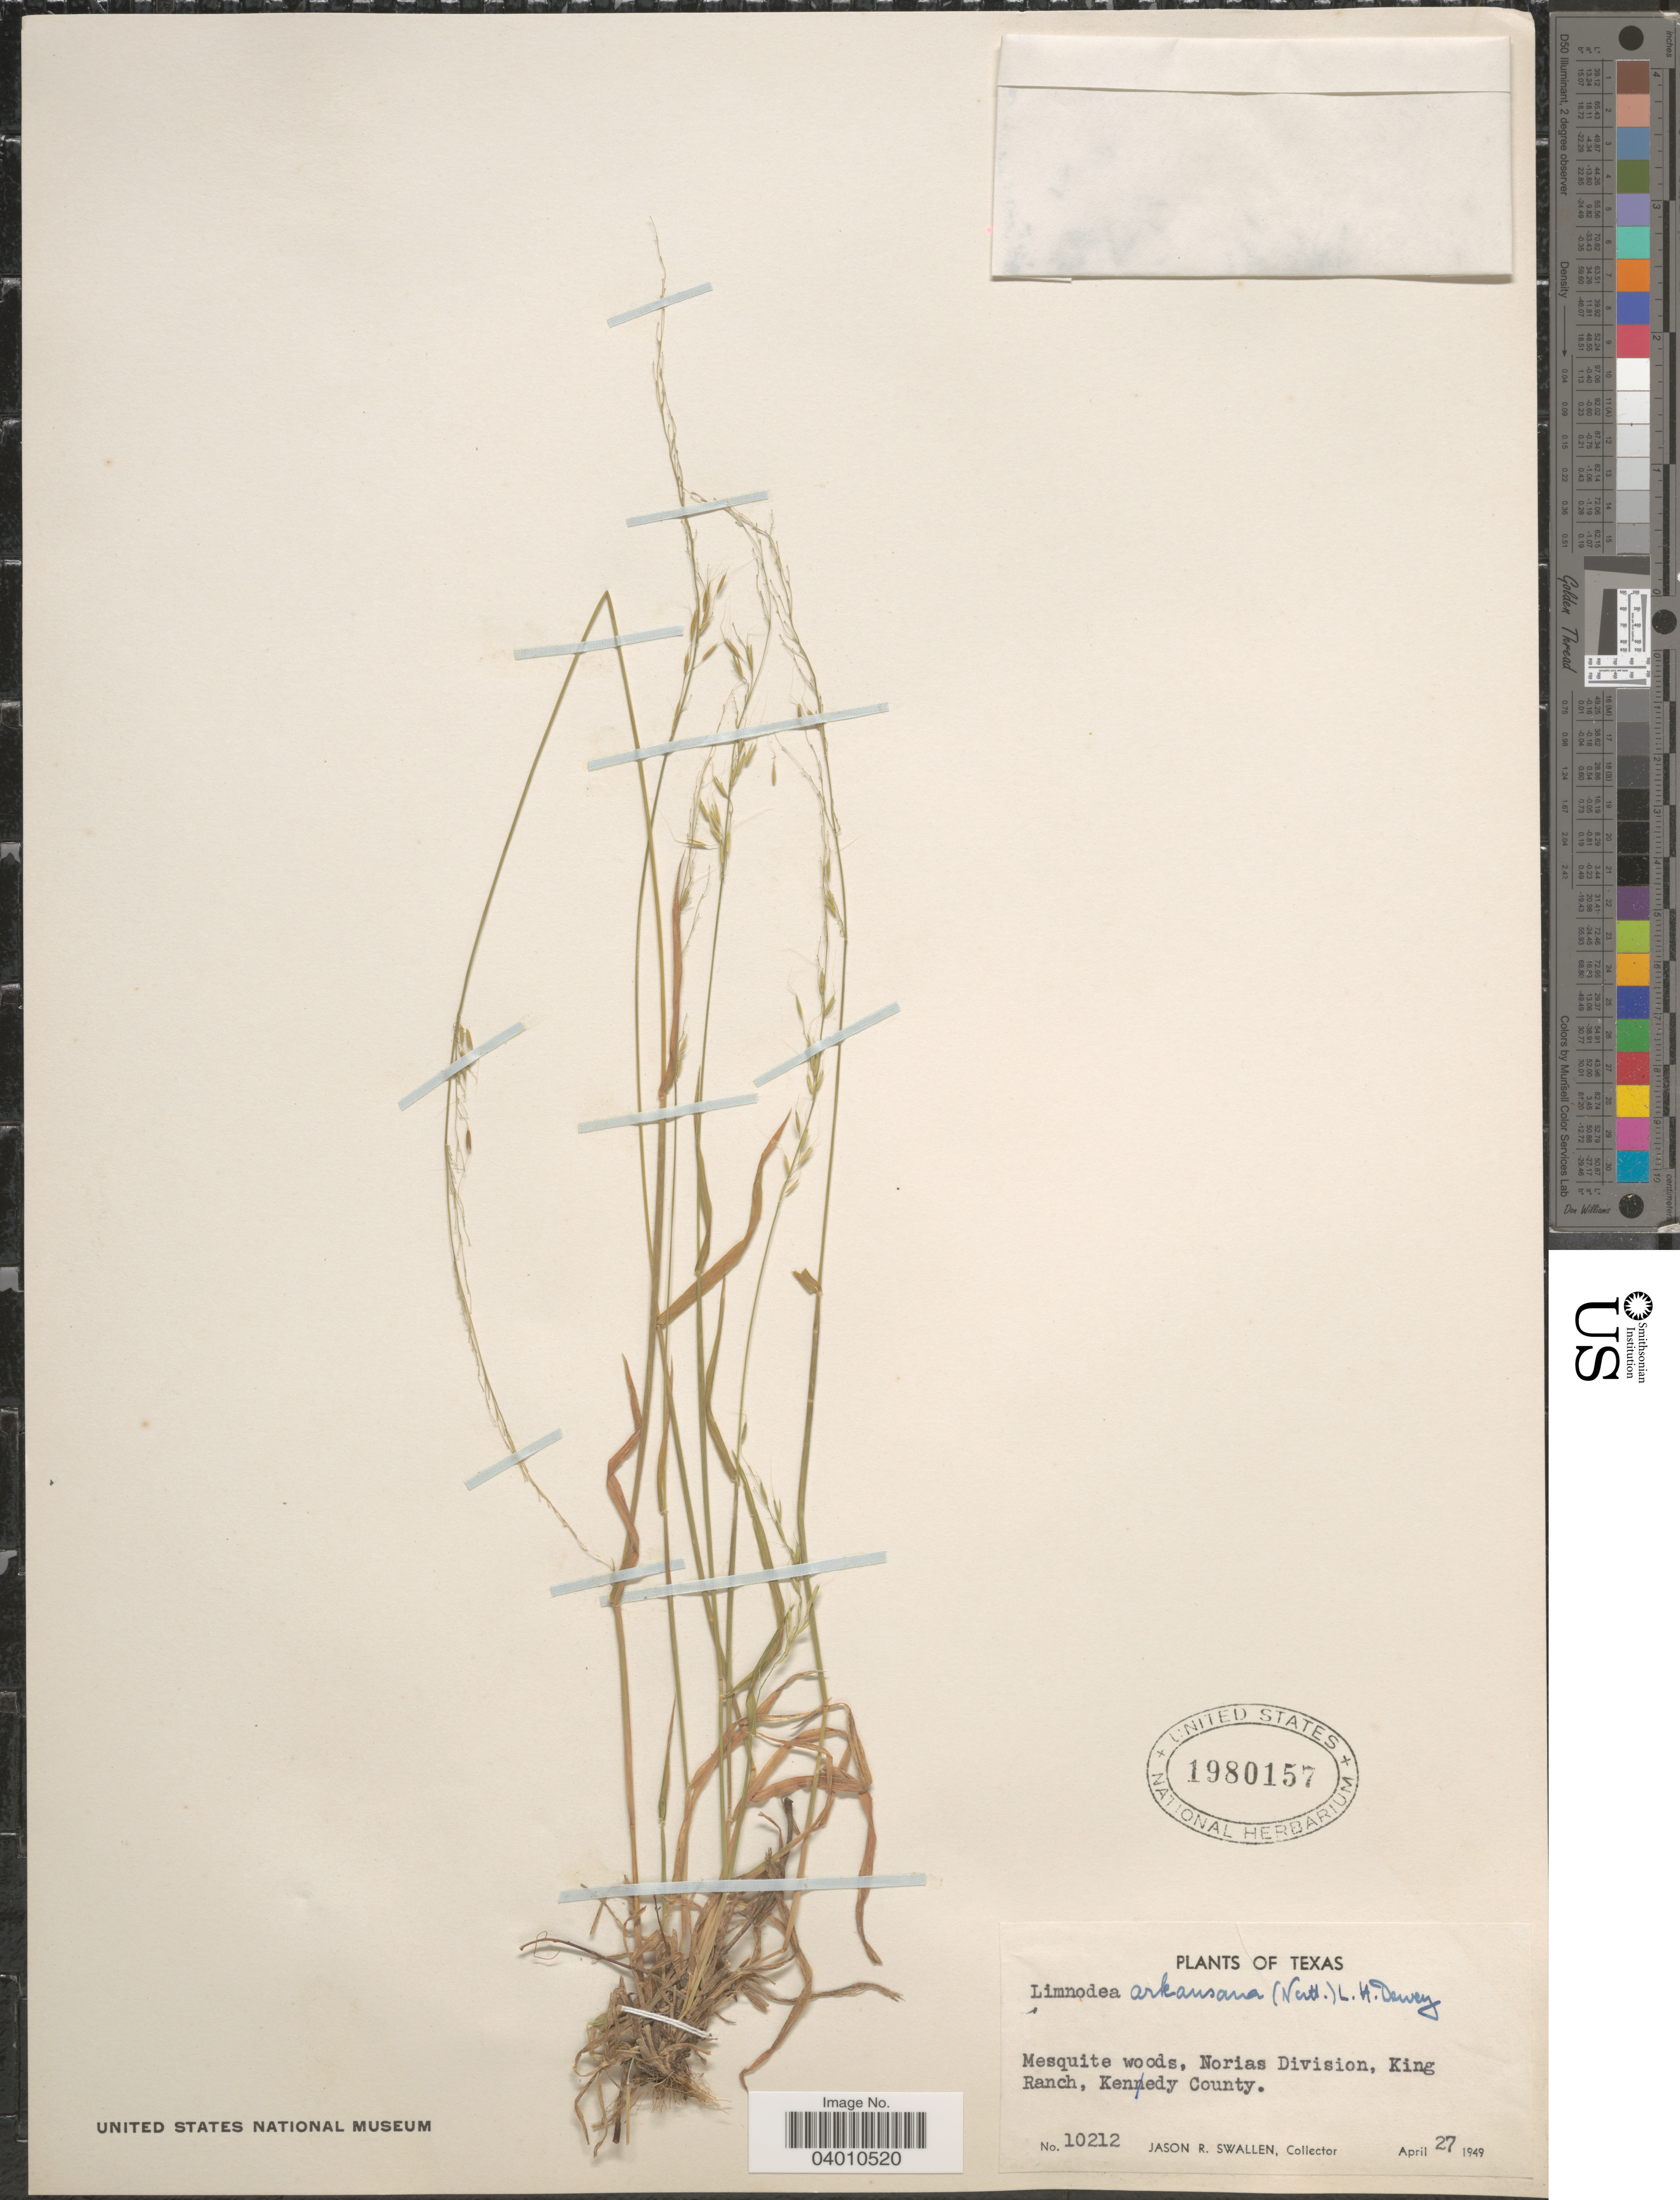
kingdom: Plantae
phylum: Tracheophyta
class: Liliopsida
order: Poales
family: Poaceae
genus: Limnodea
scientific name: Limnodea arkansana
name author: (Nutt.) L.H. Dewey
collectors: J. R. Swallen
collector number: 10212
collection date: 1949-04-27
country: United States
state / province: Texas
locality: Mesquite woods, Norias Division, King Ranch, Kenedy County.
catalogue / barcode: US 1980157